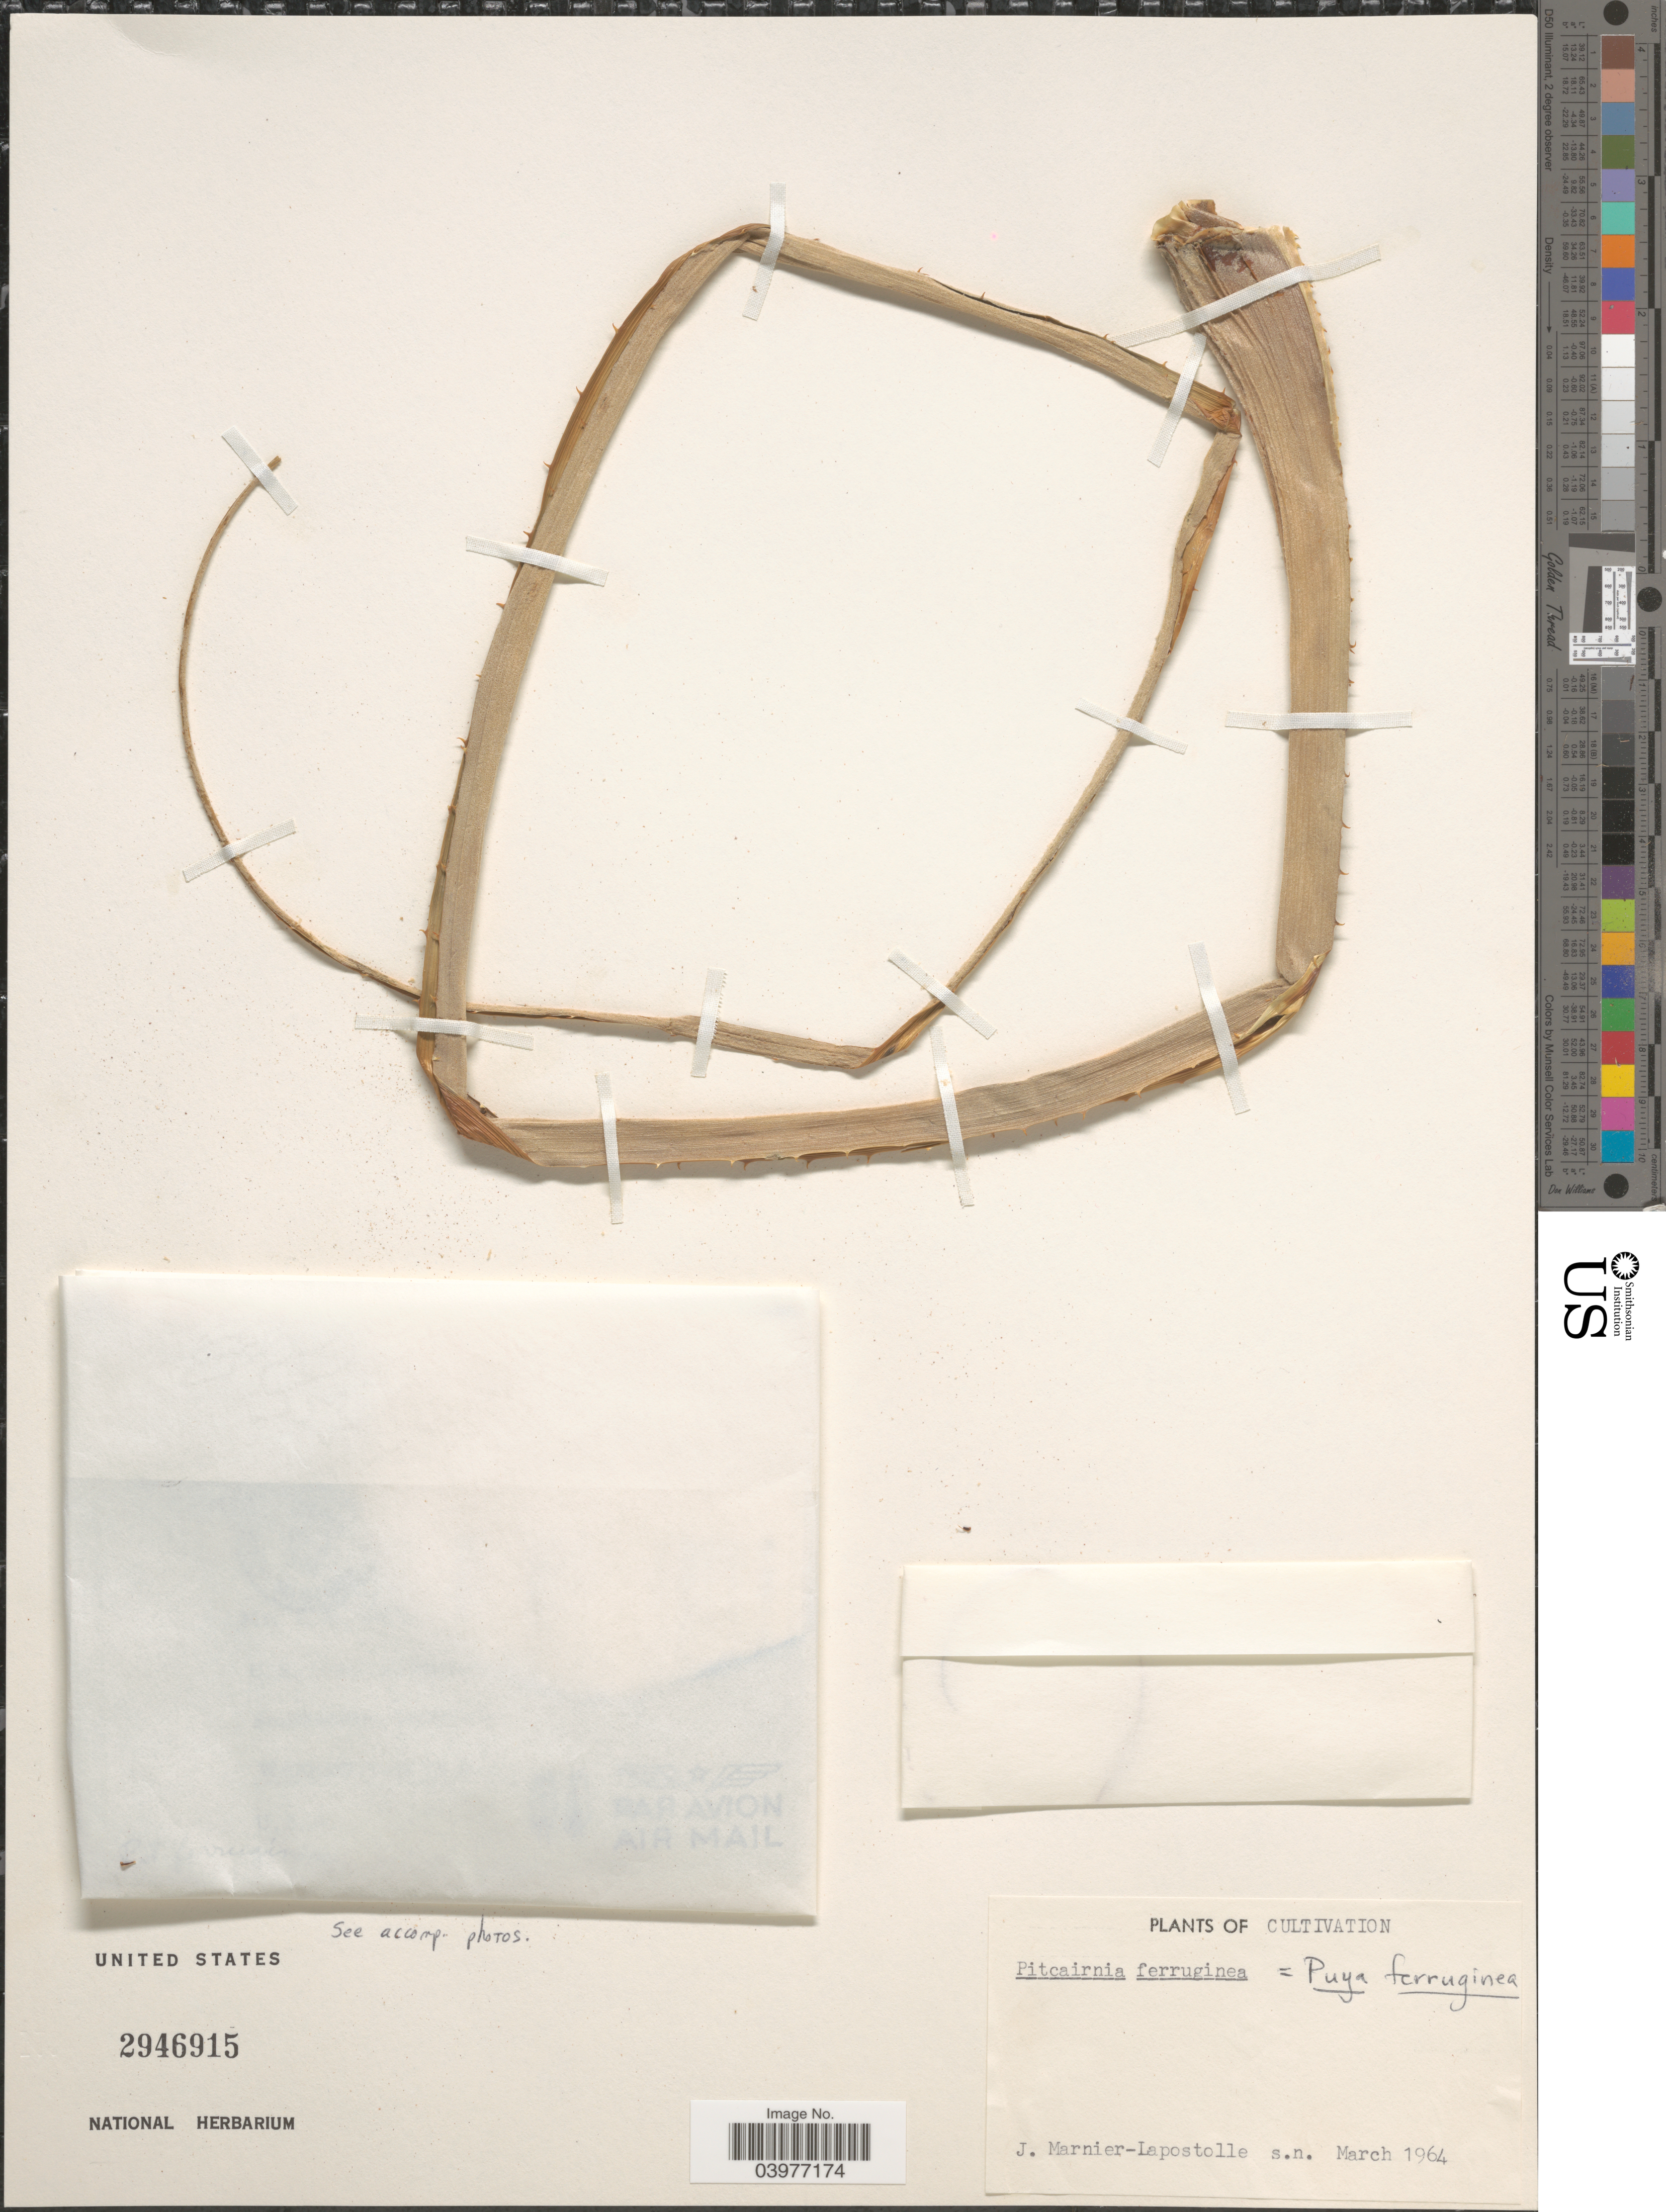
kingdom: Plantae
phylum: Tracheophyta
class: Liliopsida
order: Poales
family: Bromeliaceae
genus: Puya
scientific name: Puya ferruginea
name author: (Ruiz & Pav.) L.B. Sm.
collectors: J. Marnier-Lapostolle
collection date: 1964-03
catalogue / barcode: US 2946915